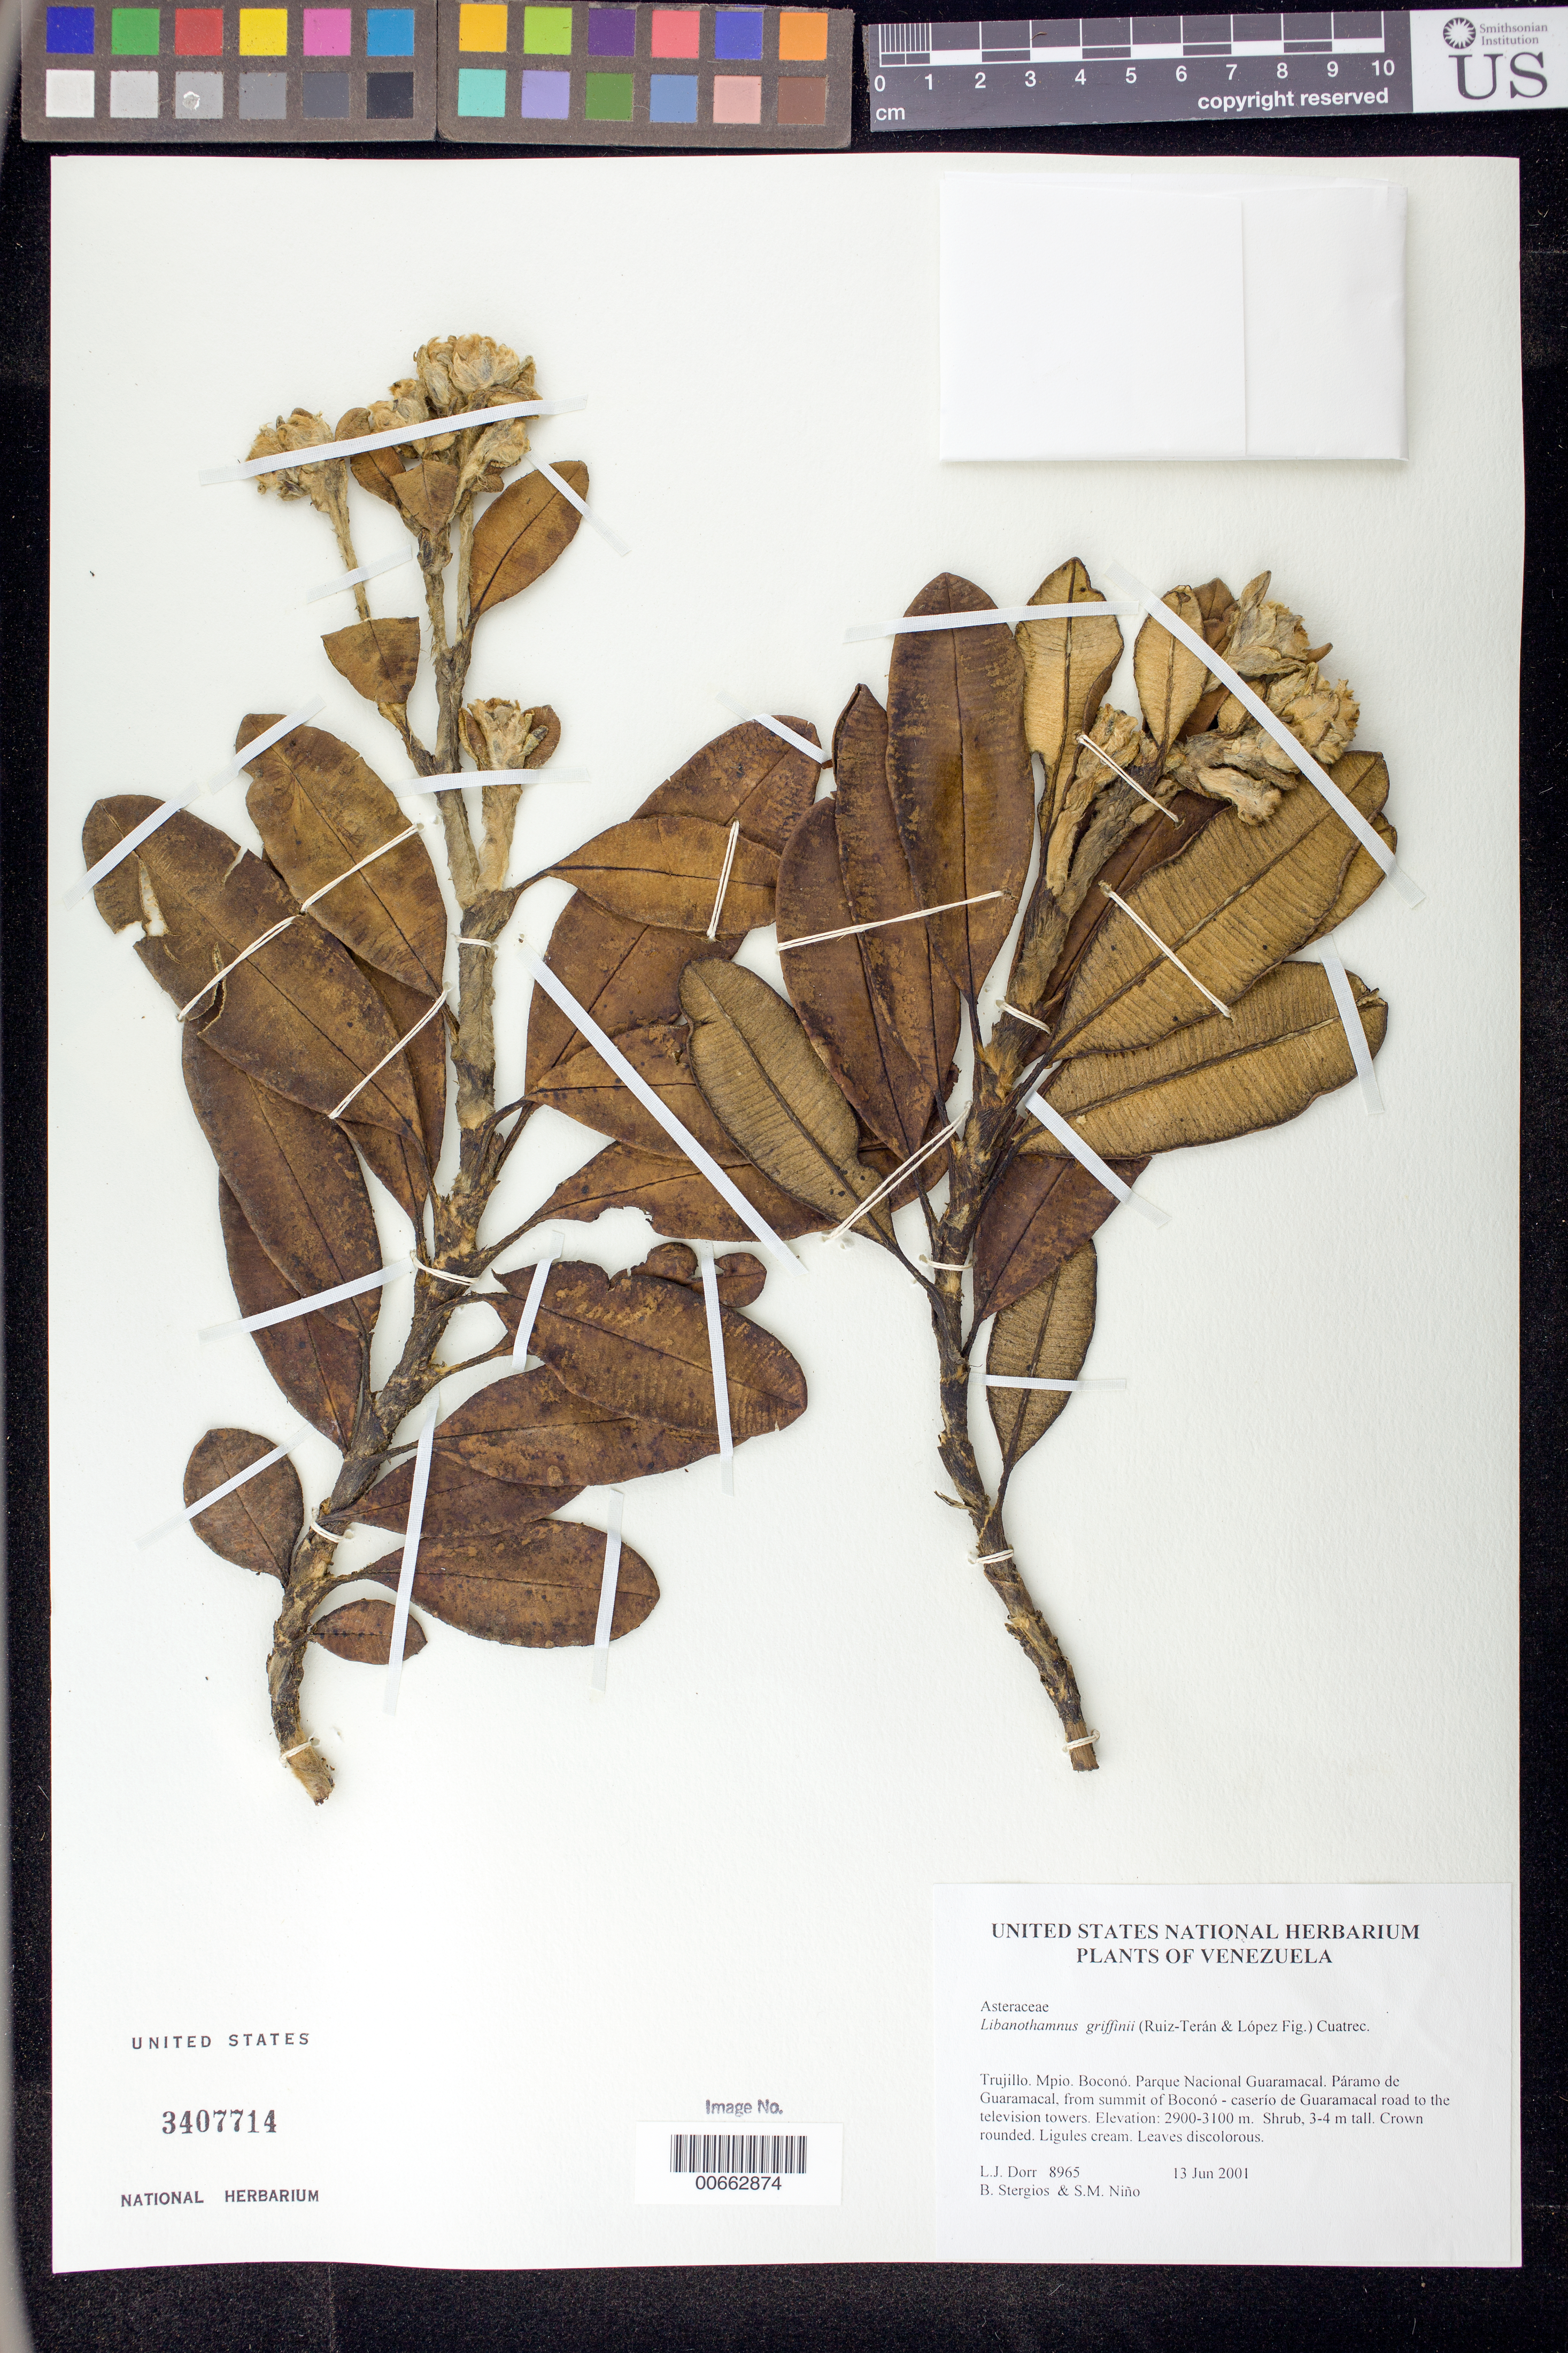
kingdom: Plantae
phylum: Tracheophyta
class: Magnoliopsida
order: Asterales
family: Asteraceae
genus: Libanothamnus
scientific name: Libanothamnus griffinii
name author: (Ruíz-Terán & López Fig.) Cuatrec.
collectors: L. J. Dorr, B. G. Stergios & S. M. Niño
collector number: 8965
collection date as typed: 13 Jun 2001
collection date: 2001-06-13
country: Venezuela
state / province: Trujillo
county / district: Boconó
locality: Parque Nacional Guaramacal. Páramo de Guaramacal, from summit of Boconó-caserío de Guaramacal road to the television towers.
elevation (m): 2900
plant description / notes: CAS, CTES, F, K, PORT, US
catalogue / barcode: US 3407714